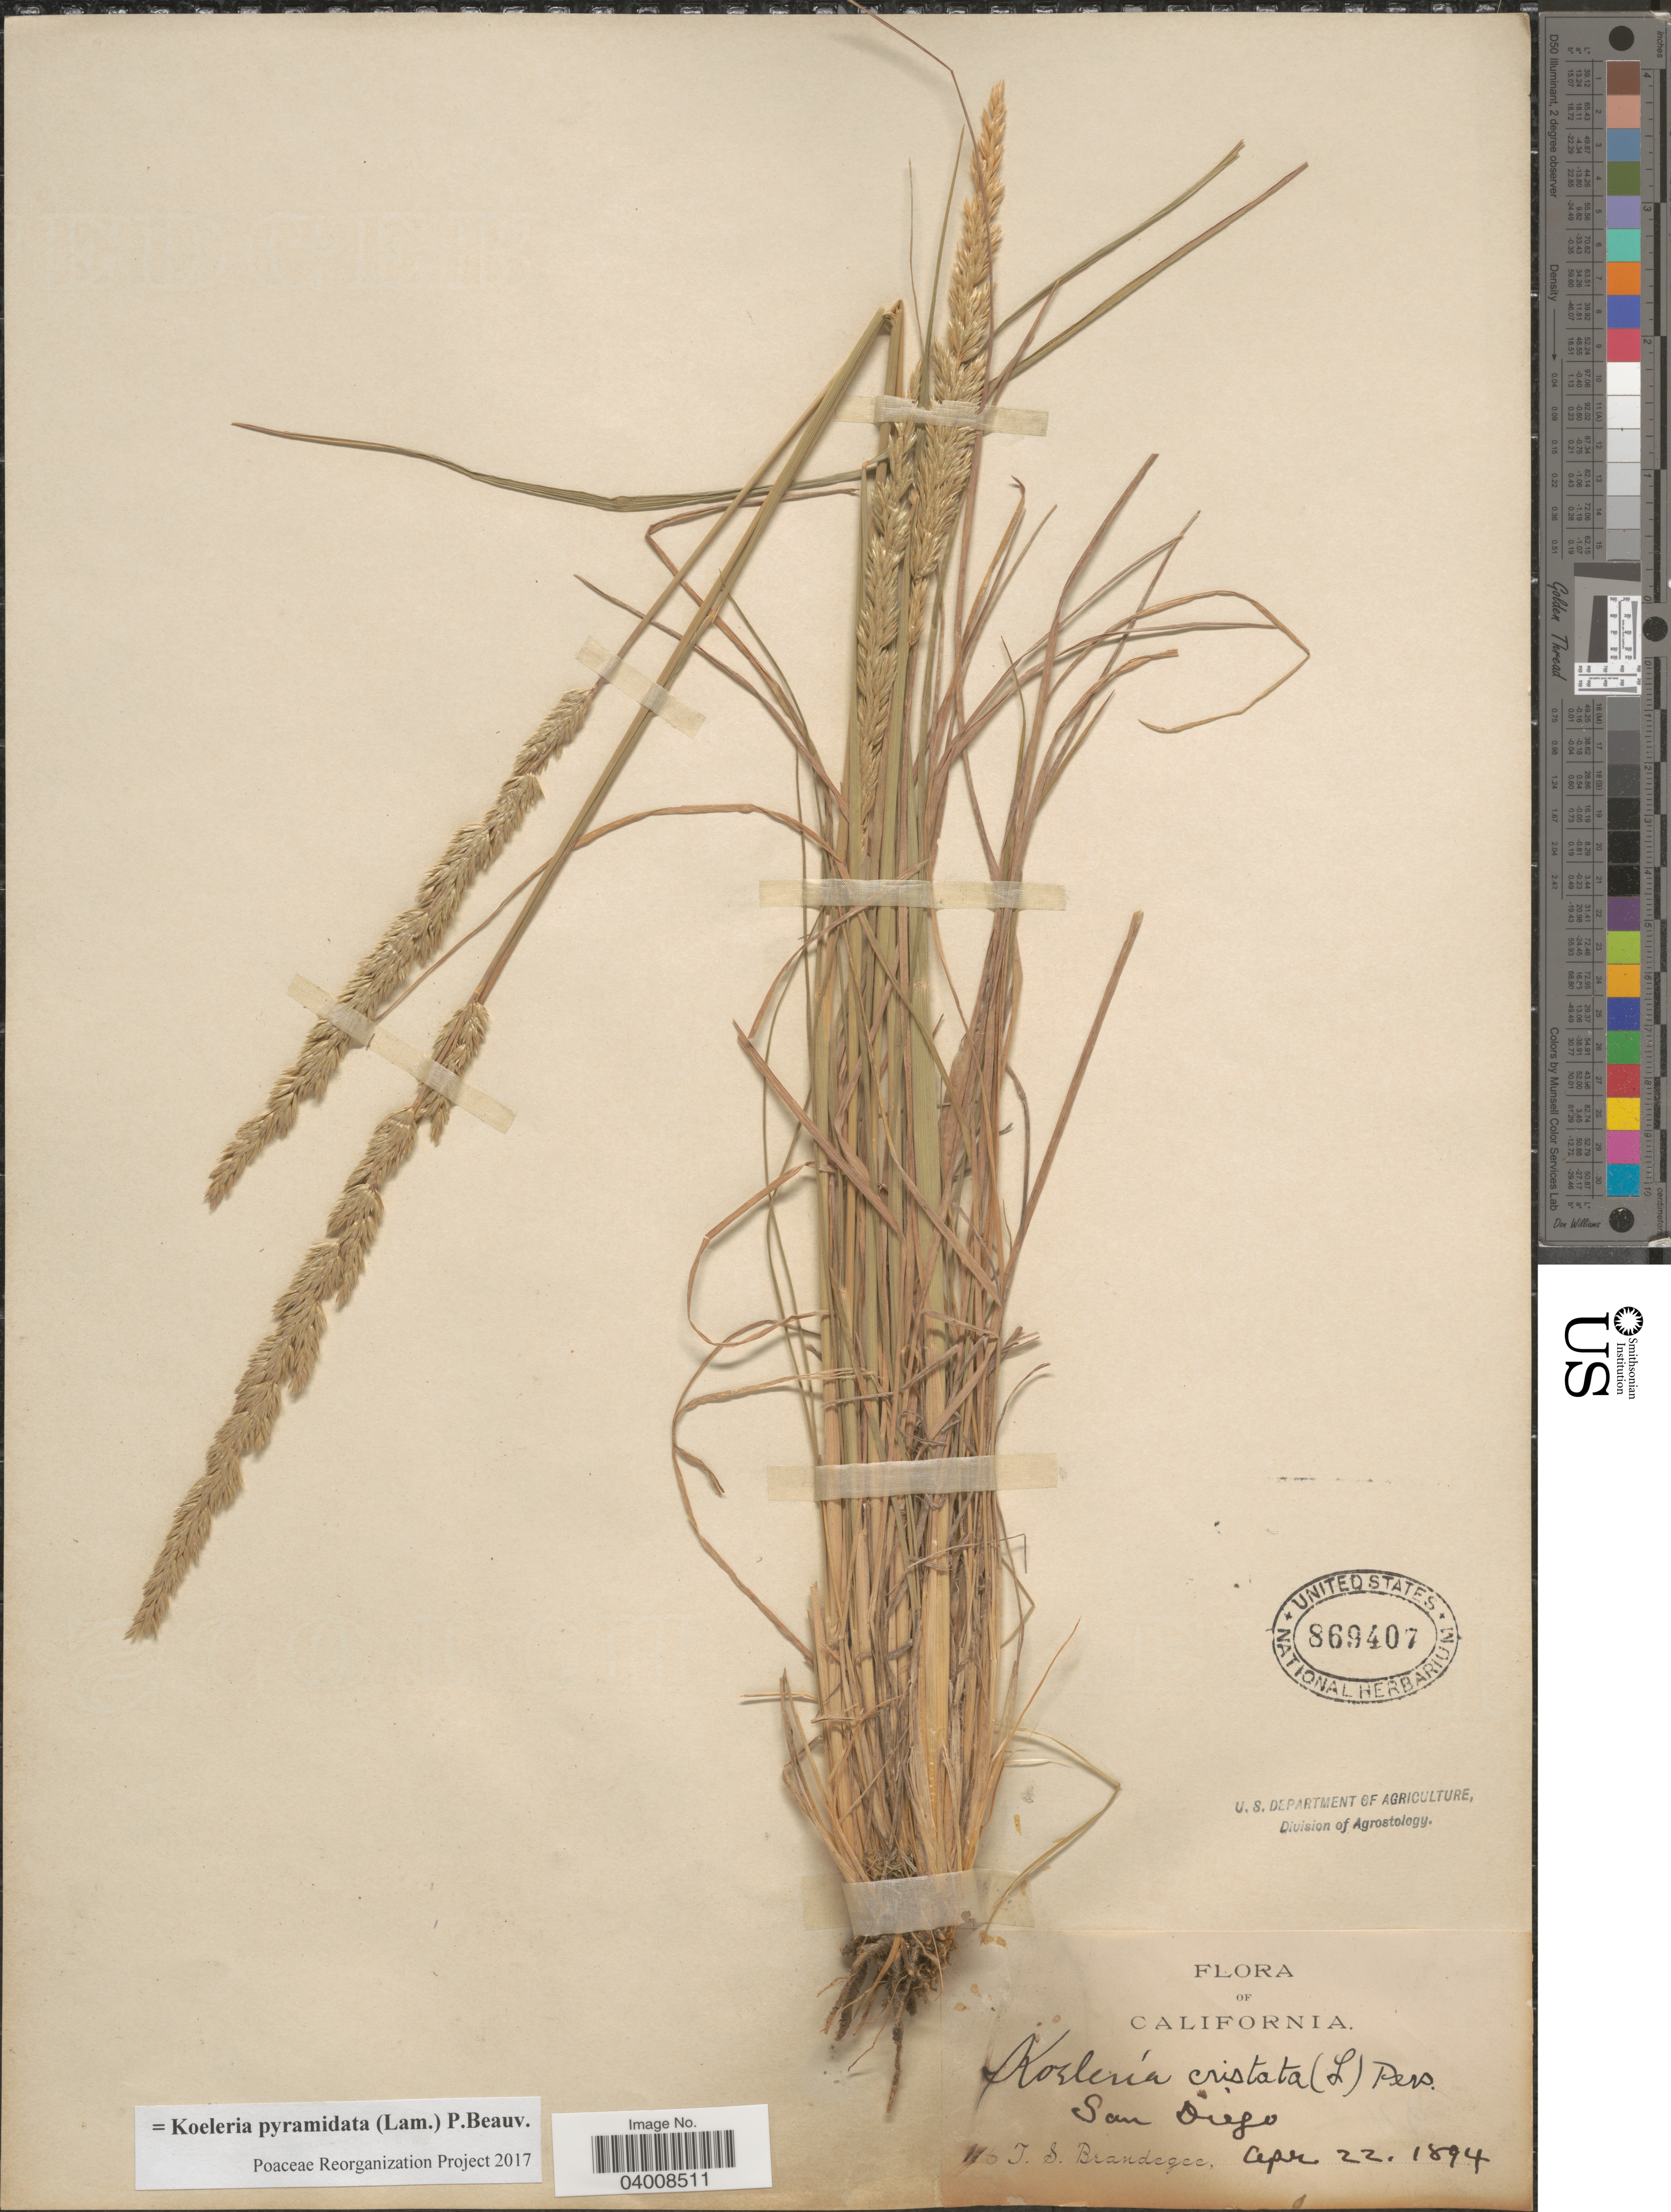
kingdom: Plantae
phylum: Tracheophyta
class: Liliopsida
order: Poales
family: Poaceae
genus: Koeleria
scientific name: Koeleria spicata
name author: (L.) Barberá et al.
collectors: T. S. Brandegee (herbarium)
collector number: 1160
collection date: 1894-04-22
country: United States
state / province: California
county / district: San Diego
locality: San Diego.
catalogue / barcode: US 869407